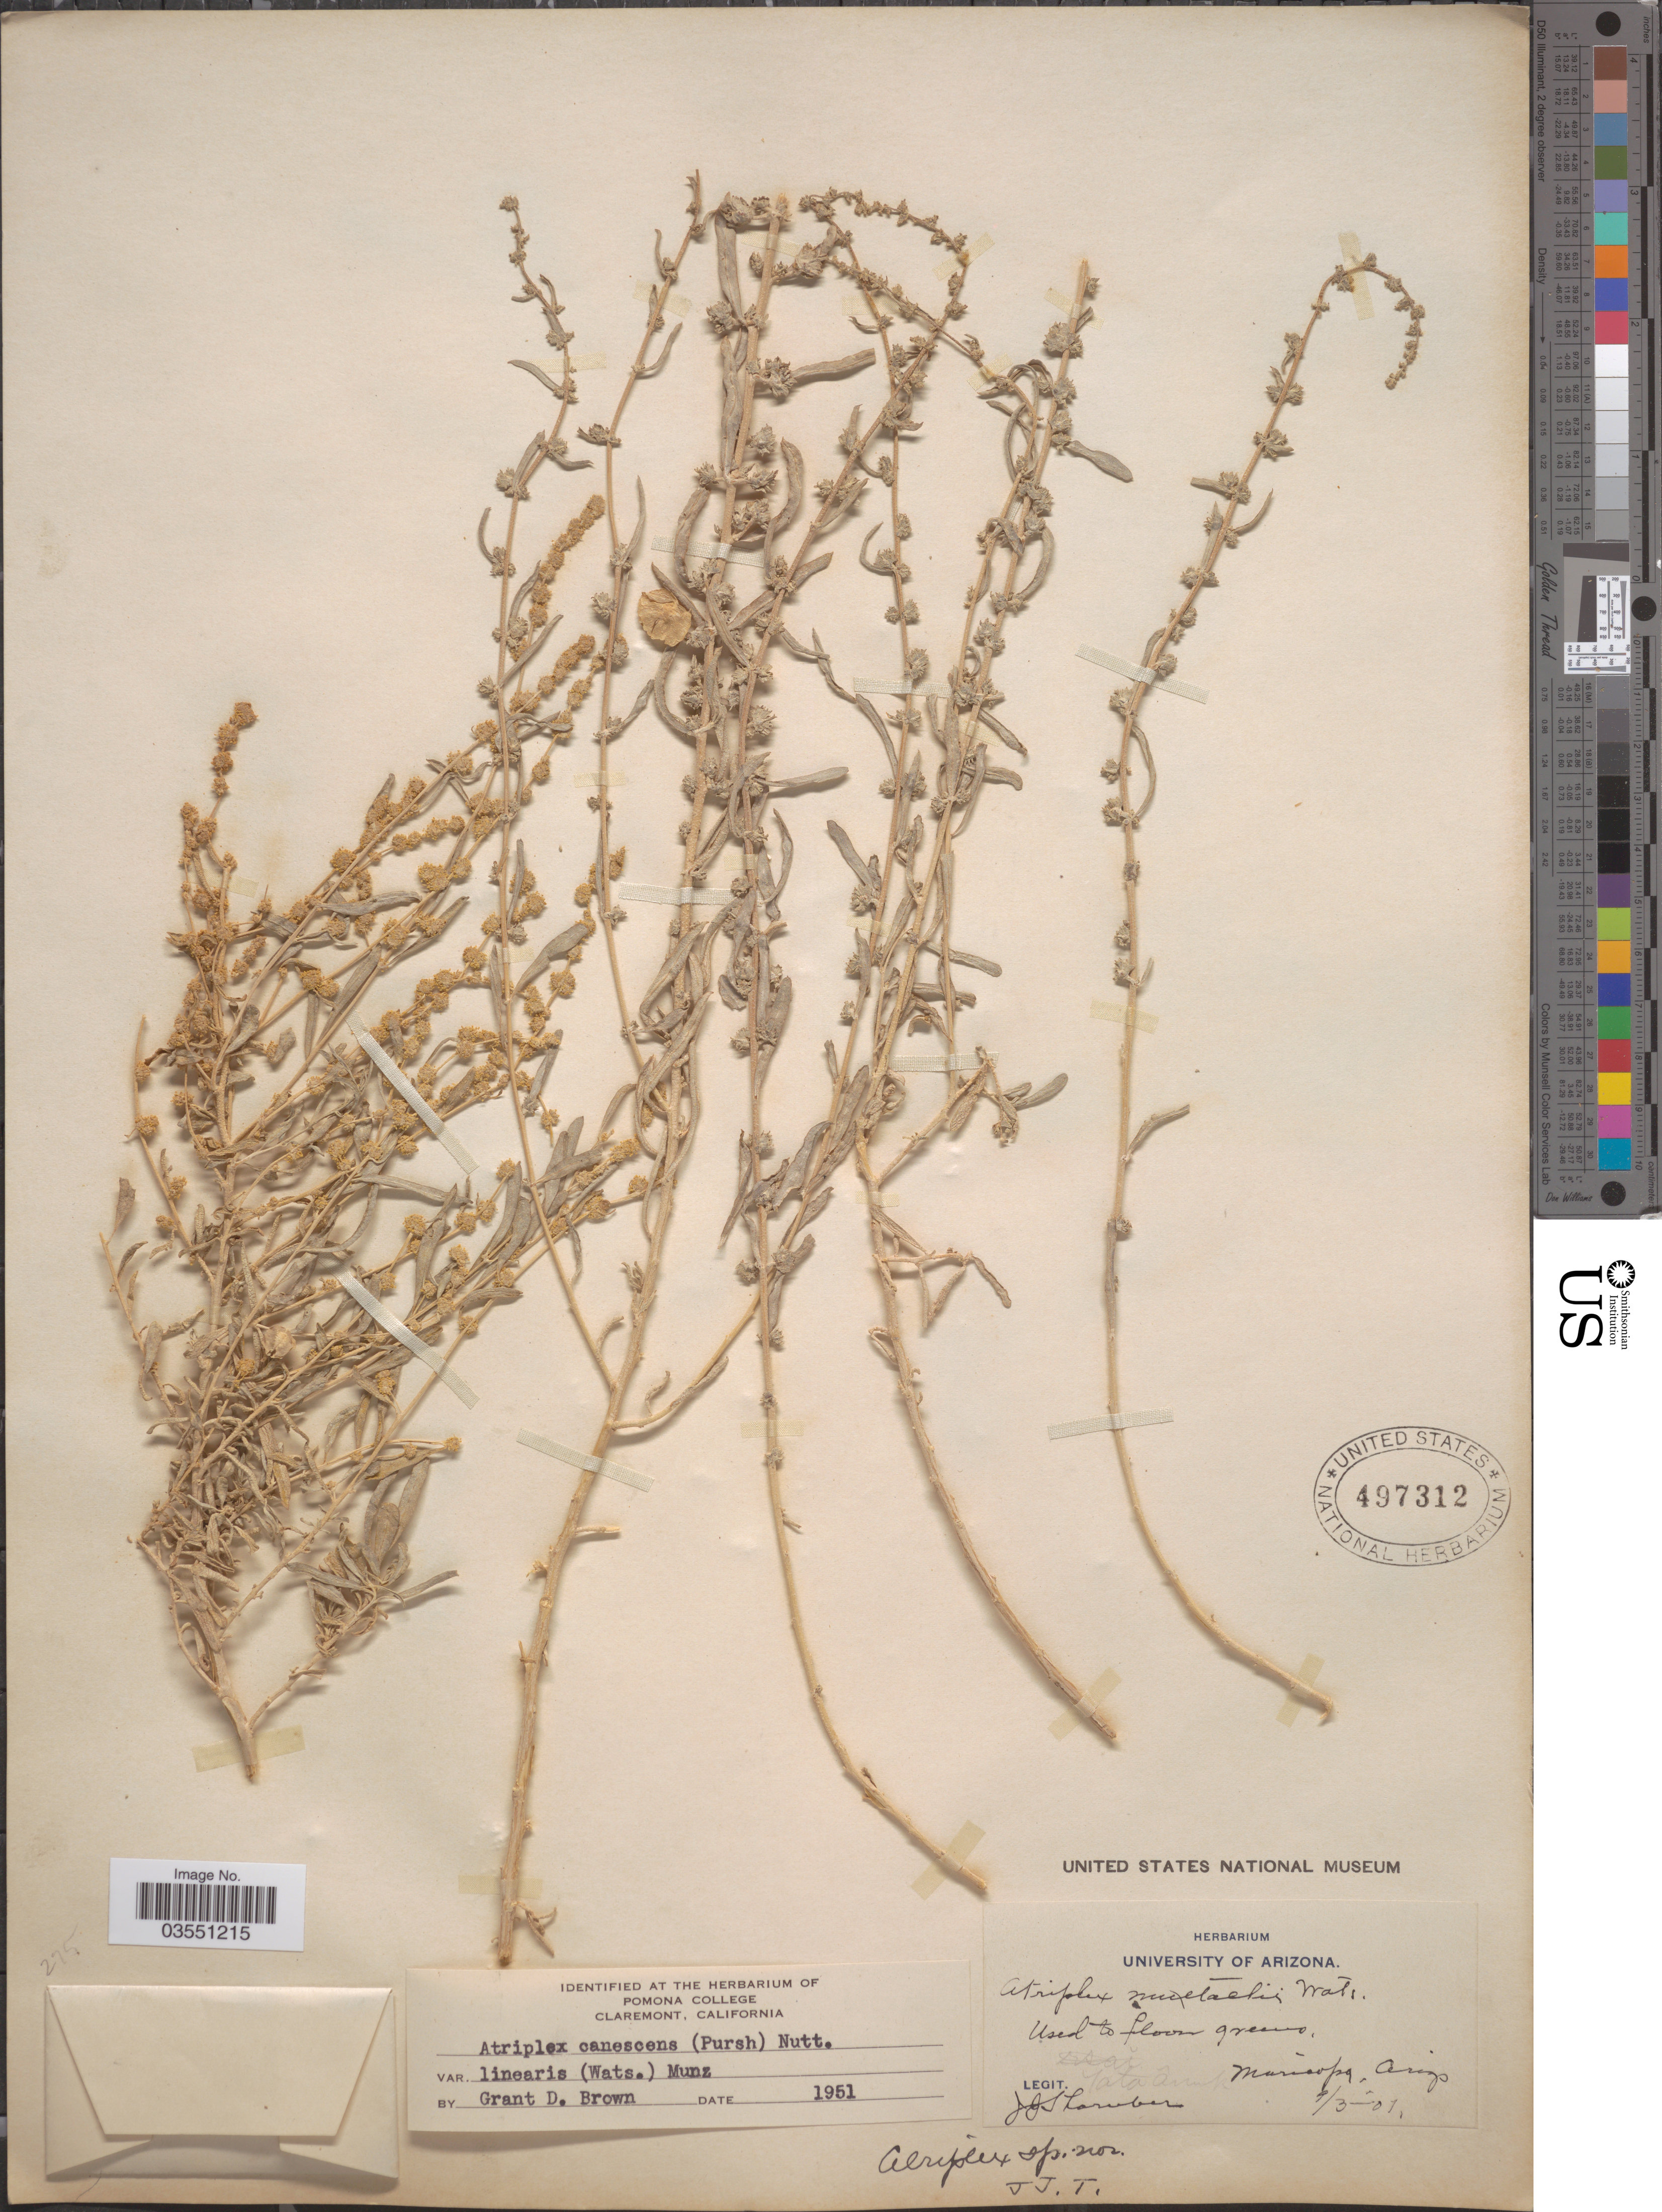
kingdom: Plantae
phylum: Tracheophyta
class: Magnoliopsida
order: Caryophyllales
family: Amaranthaceae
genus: Atriplex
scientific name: Atriplex canescens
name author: (Pursh) Nutt.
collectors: J. Thornber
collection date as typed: Transcribed d/m/y: 3/9/1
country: United States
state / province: Arizona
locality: Maricopa.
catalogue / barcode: US 497312